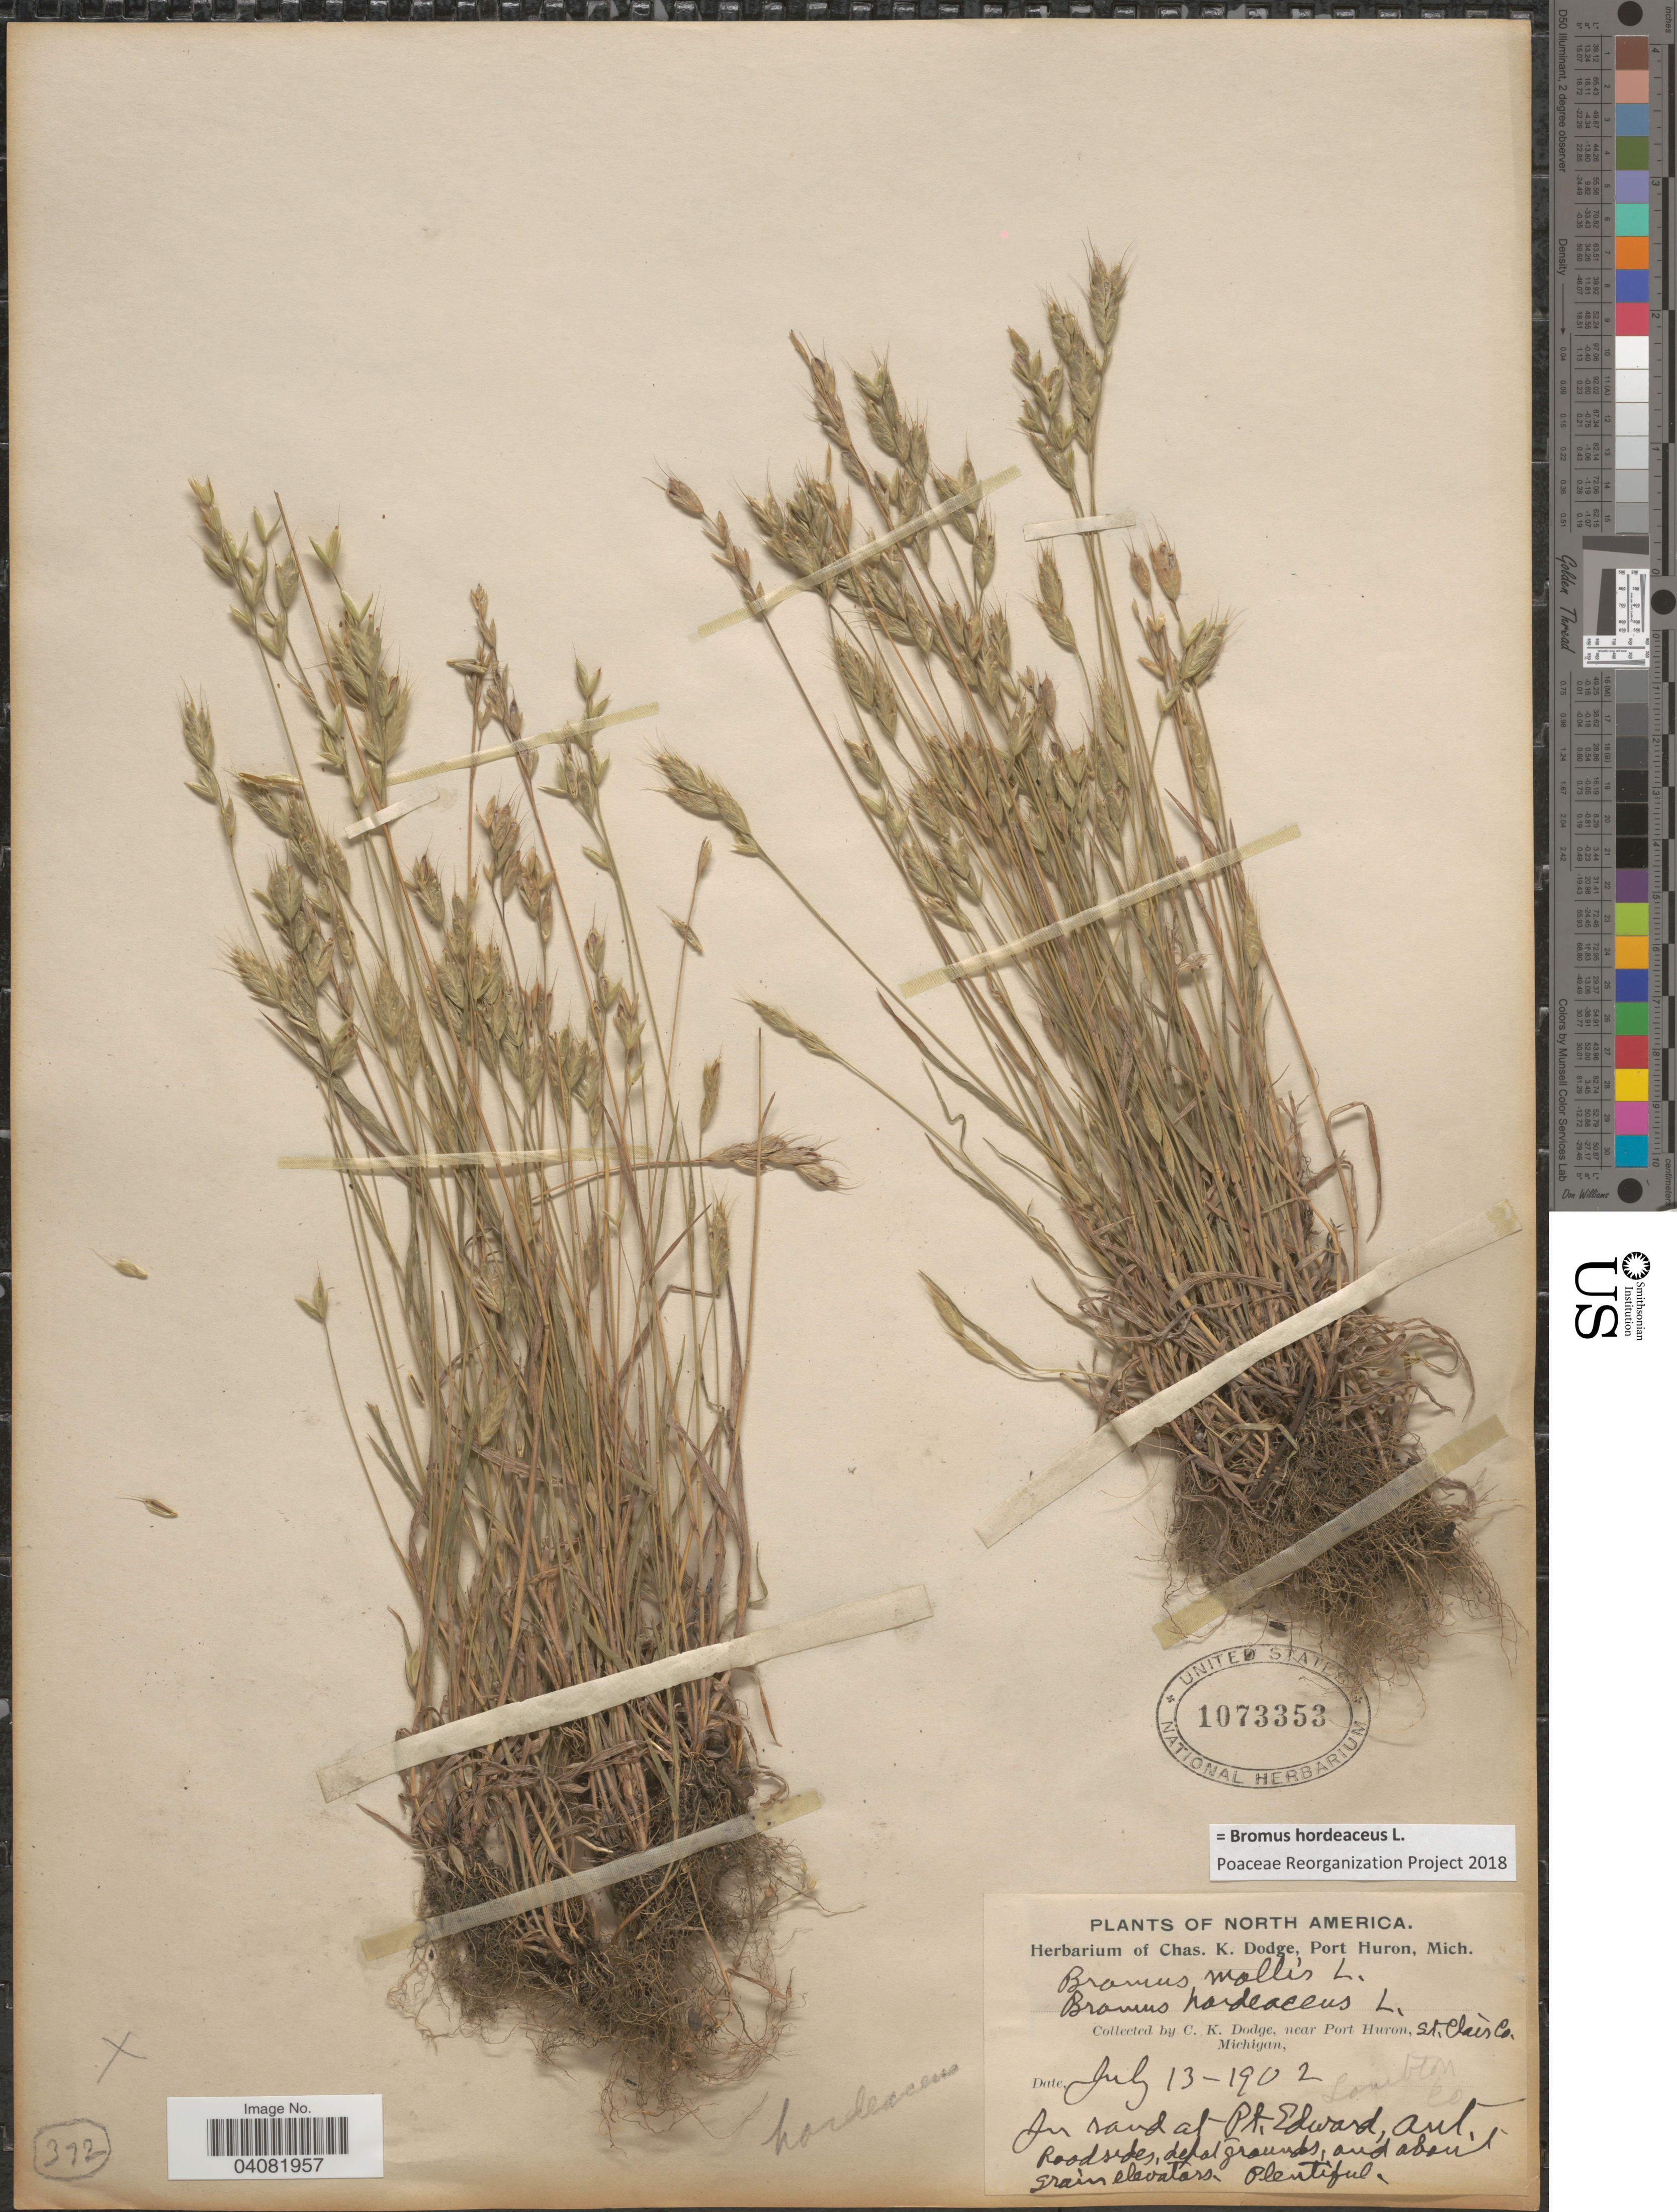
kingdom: Plantae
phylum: Tracheophyta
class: Liliopsida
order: Poales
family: Poaceae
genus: Bromus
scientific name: Bromus hordeaceus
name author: L.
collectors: C. K. Dodge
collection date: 1902-07-13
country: United States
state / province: Michigan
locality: Near Port Huron, St. Clair Co. Michigan, Lambton Co. In sand at Pt. Edward, Ont. Roadsides, depot grounds, and about grain elevators.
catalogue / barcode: US 1073353